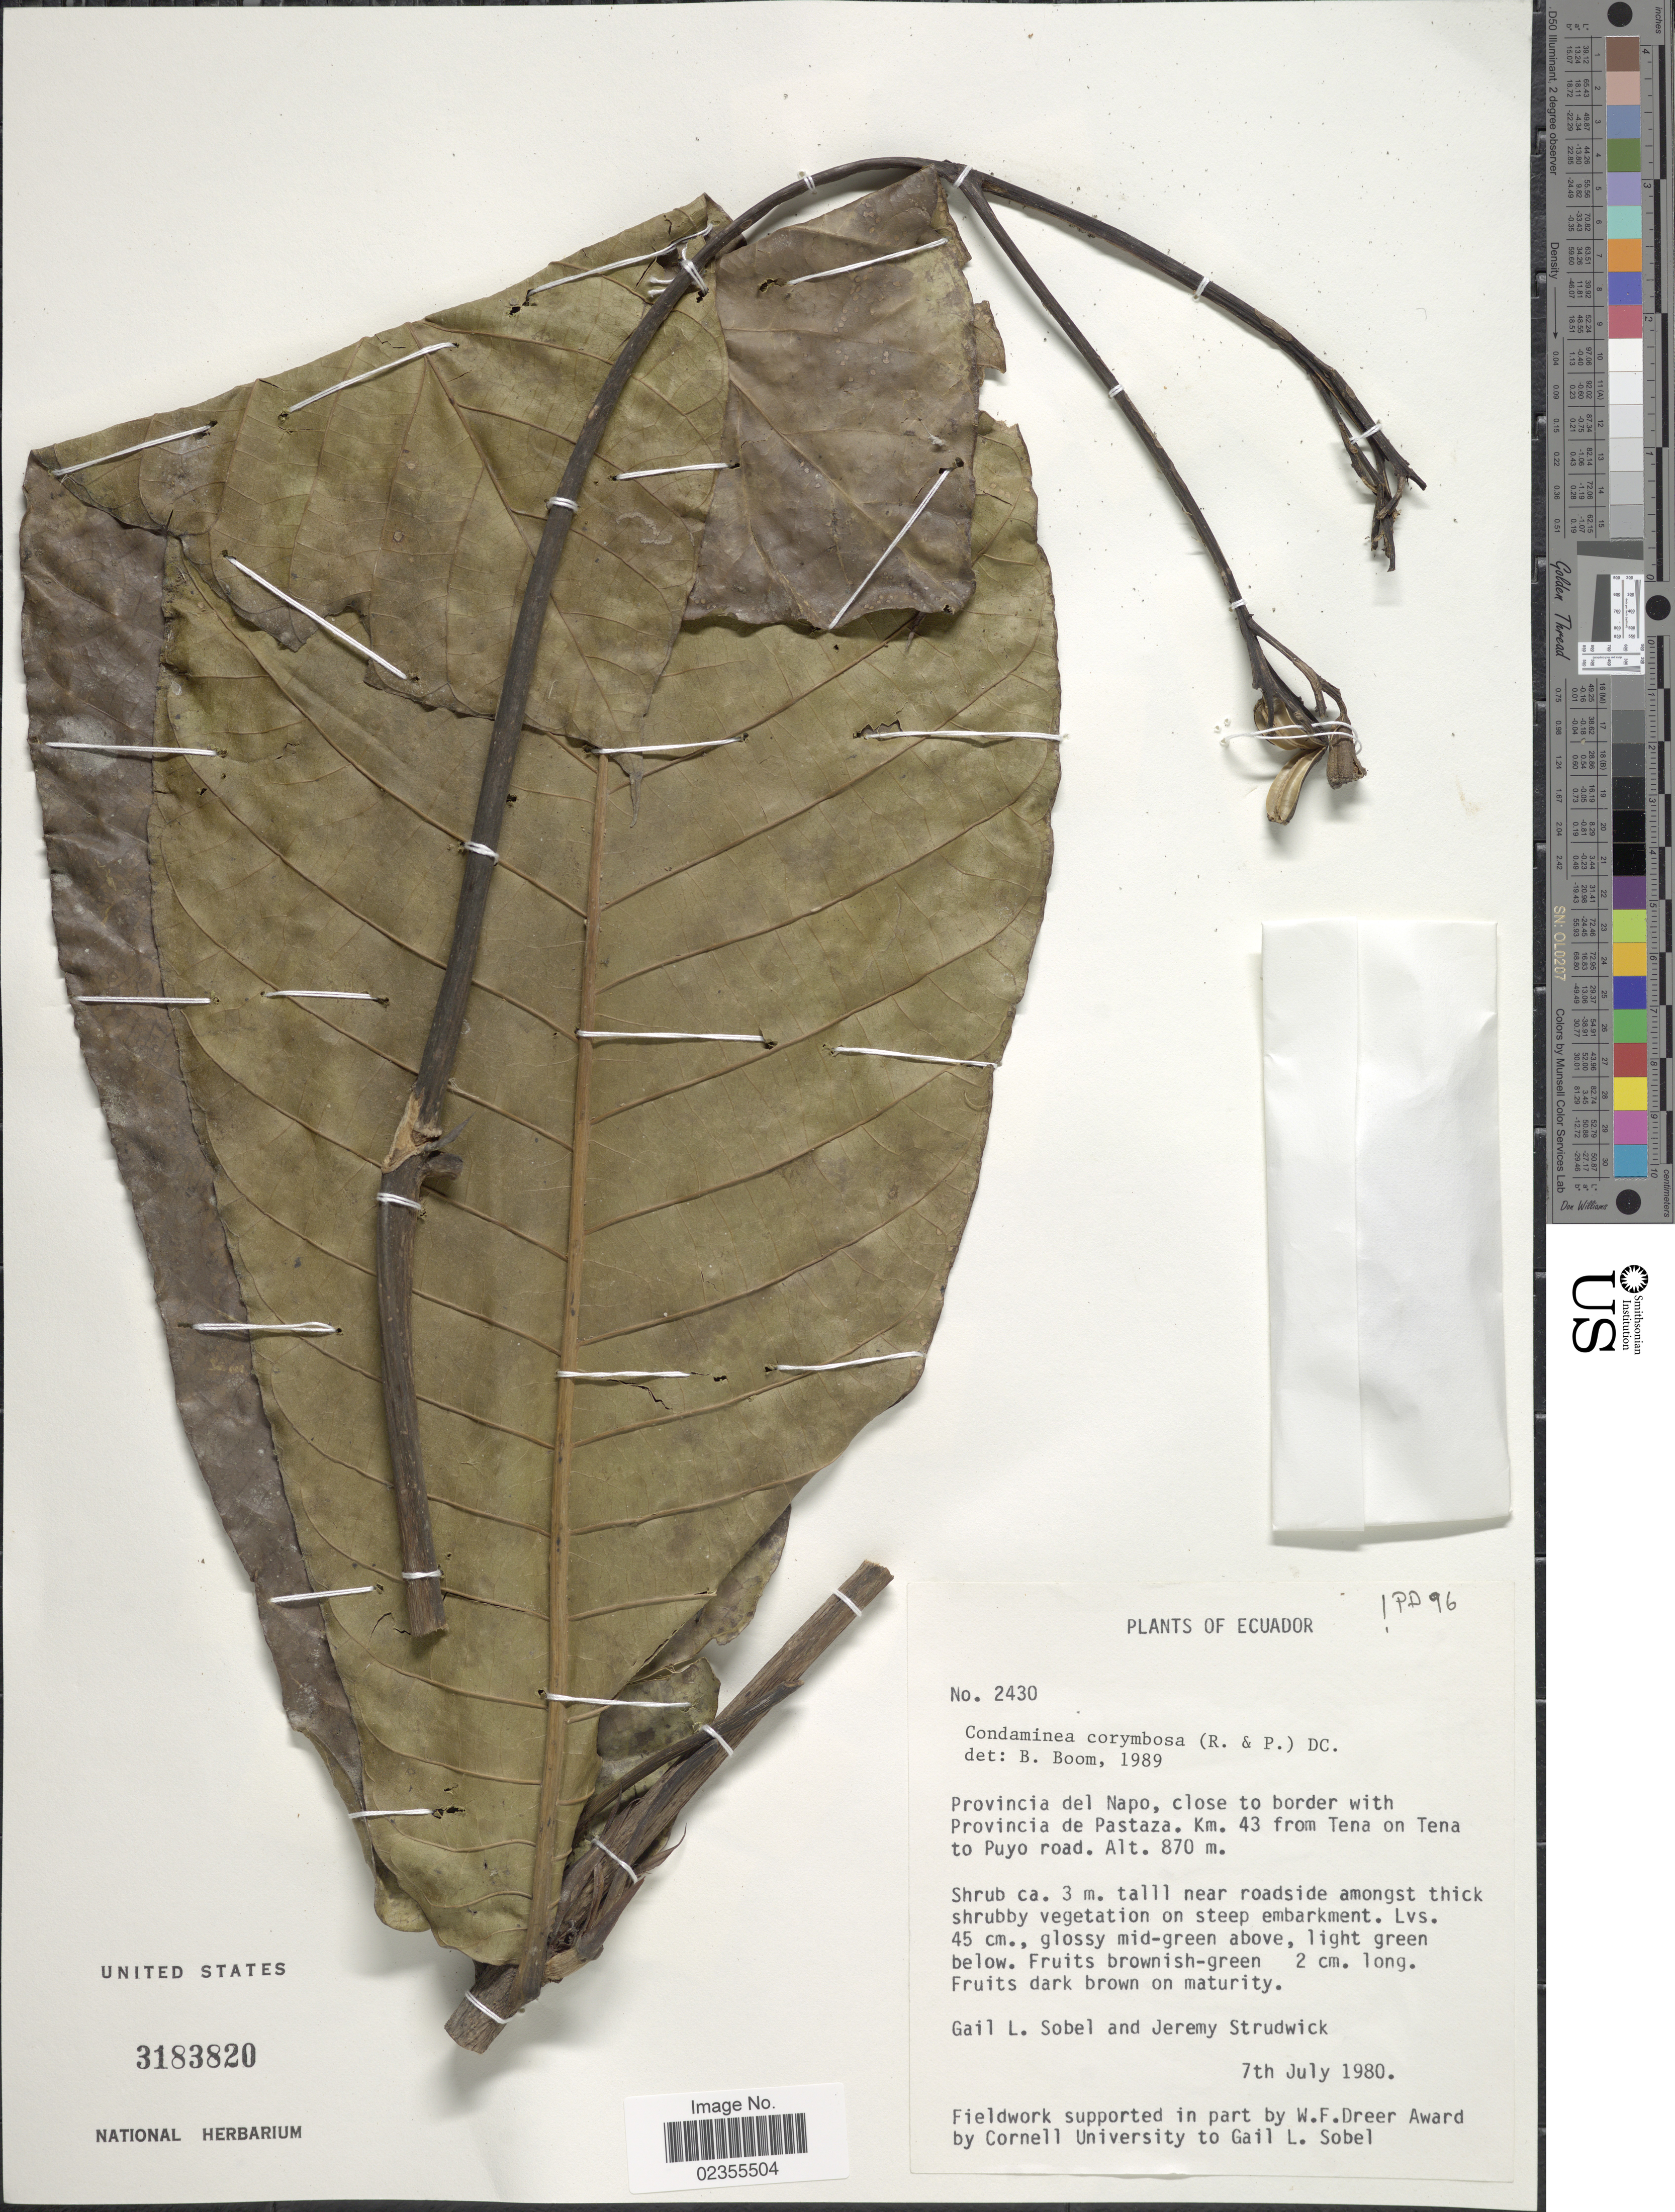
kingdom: Plantae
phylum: Tracheophyta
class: Magnoliopsida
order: Gentianales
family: Rubiaceae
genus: Condaminea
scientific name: Condaminea corymbosa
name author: (Ruiz & Pav.) DC.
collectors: G. L. Sobel & J. J. Strudwick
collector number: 2430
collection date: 1980-07-07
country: Ecuador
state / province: Napo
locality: Close to border with Provincia de Pastaza. Km. 43 from Tena on Tena to Puyo road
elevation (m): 870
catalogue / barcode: US 3183820